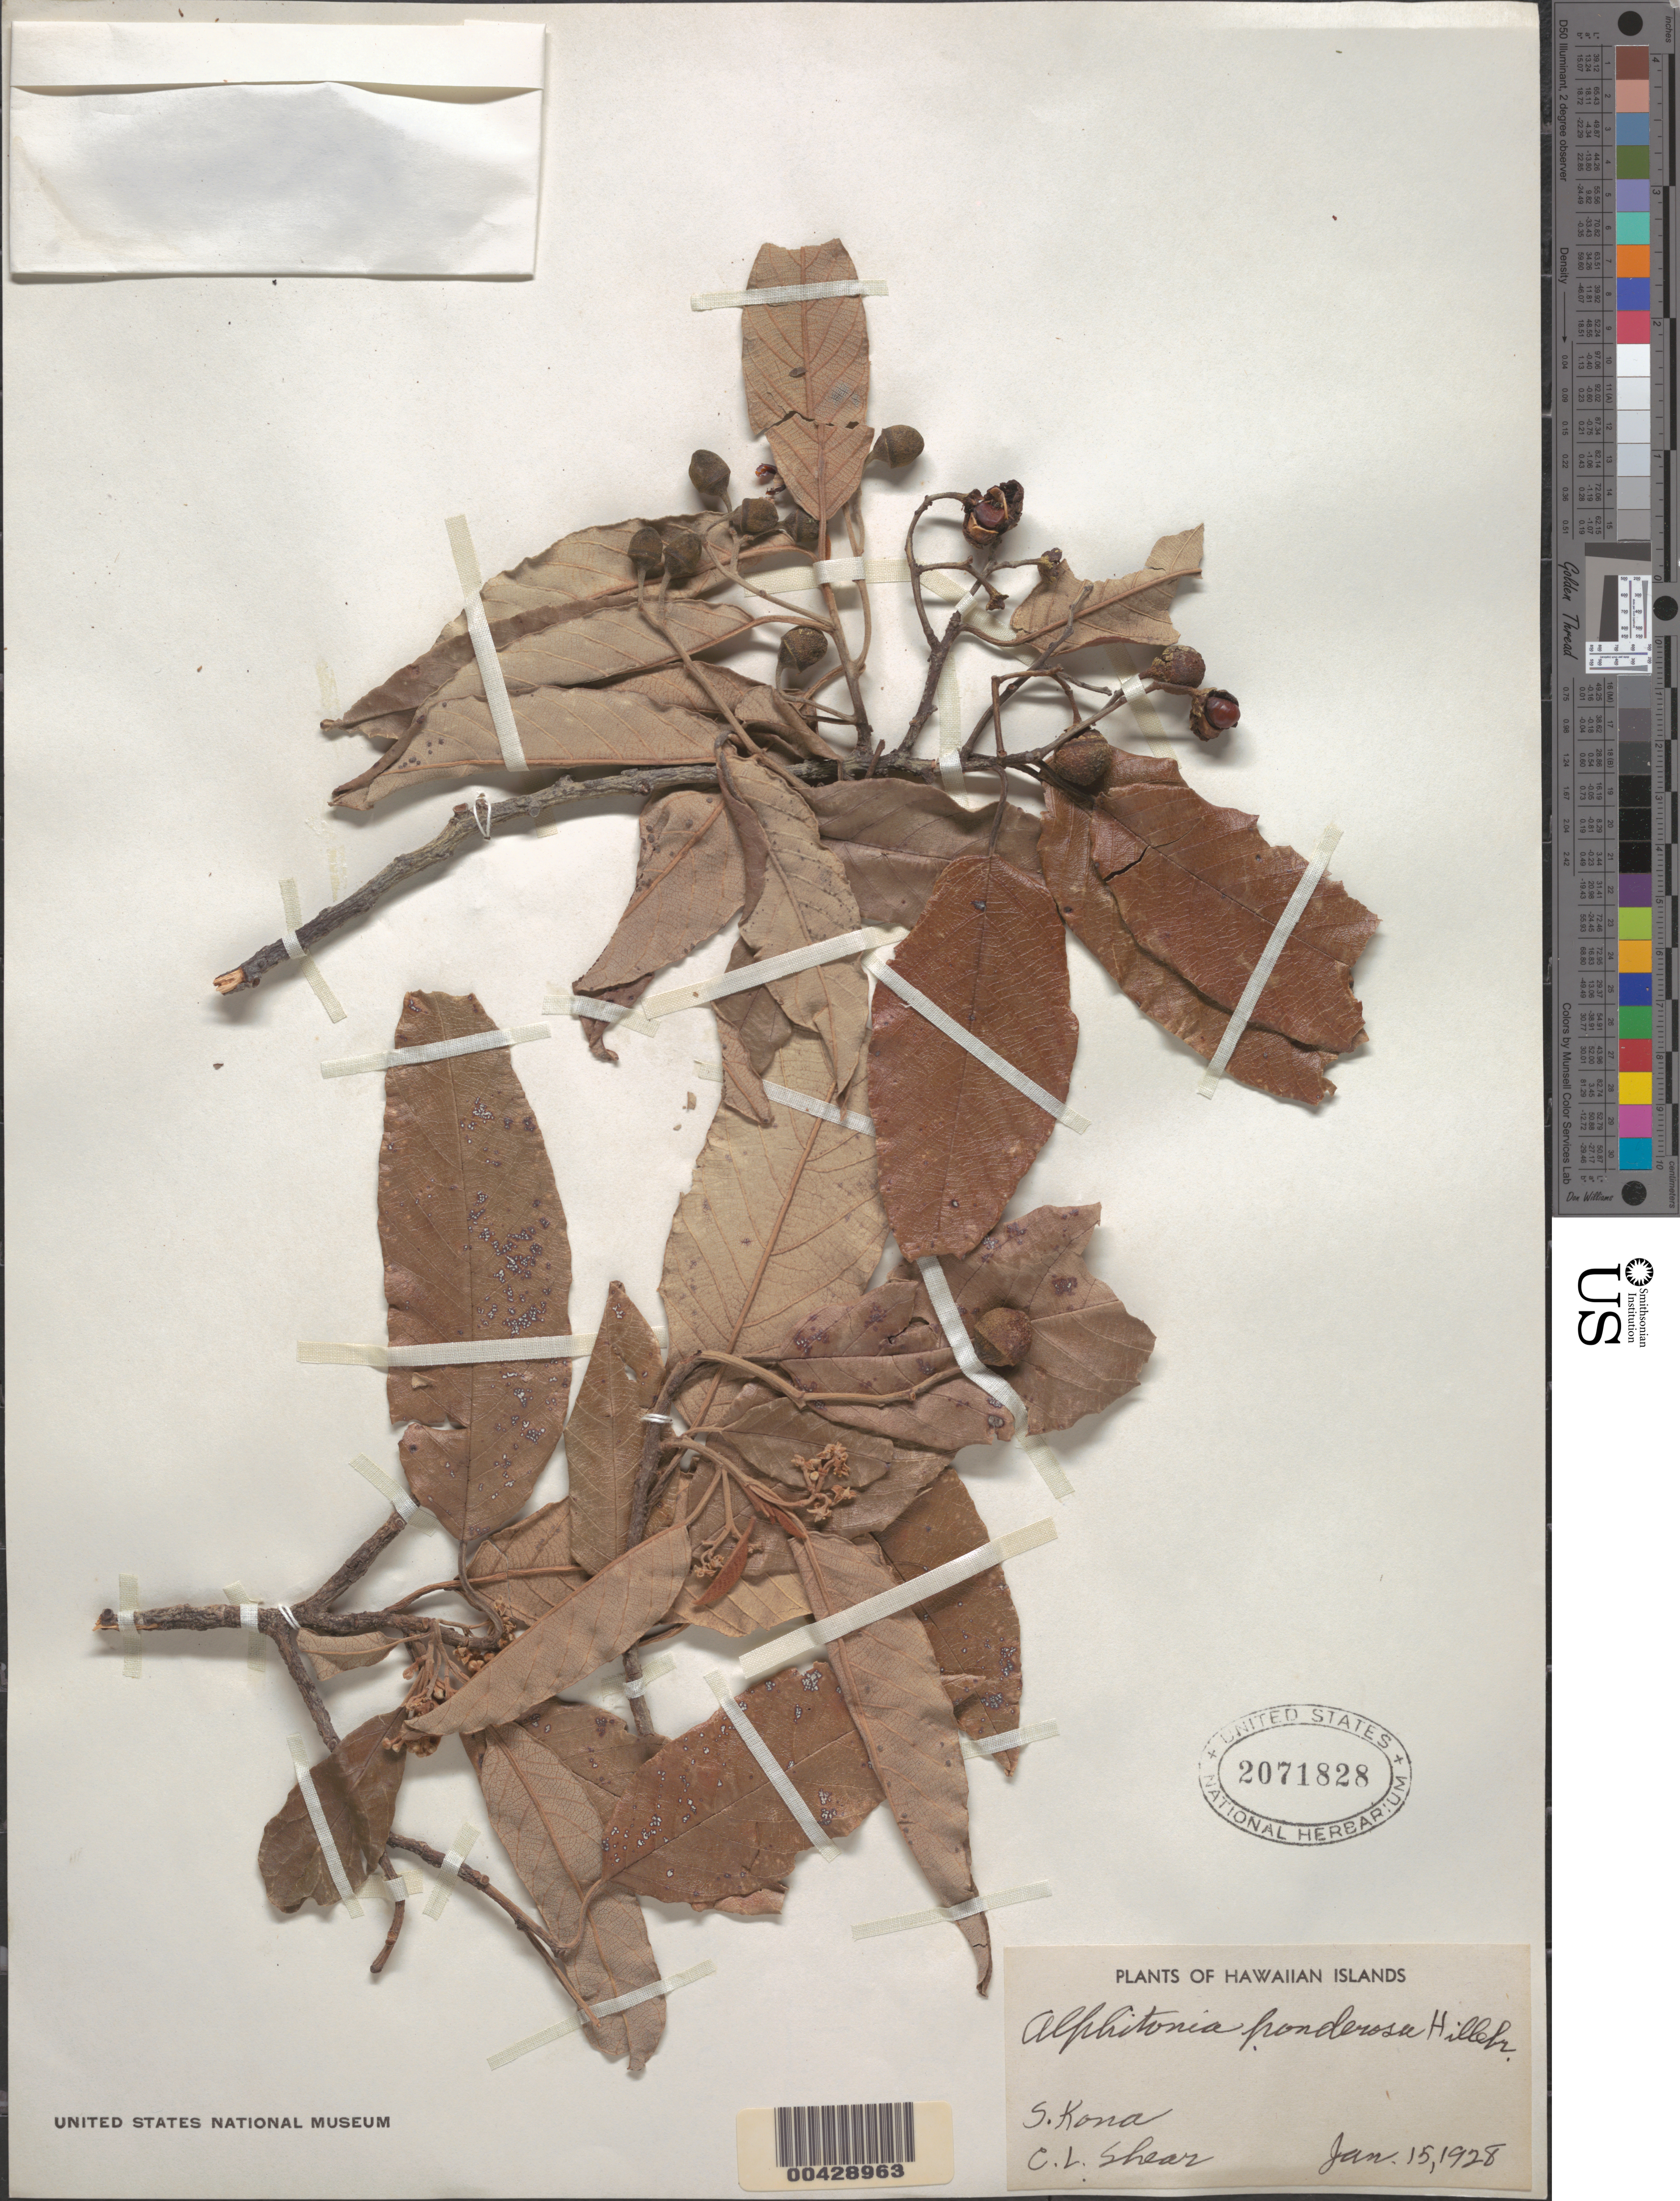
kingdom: Plantae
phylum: Tracheophyta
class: Magnoliopsida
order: Rosales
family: Rhamnaceae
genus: Alphitonia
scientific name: Alphitonia ponderosa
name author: Hillebr.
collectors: C. L. Shear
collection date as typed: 15 Jan 1928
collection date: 1928-01-15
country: United States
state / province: Hawaii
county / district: Honolulu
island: Oahu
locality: S Kona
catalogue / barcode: US 2071828